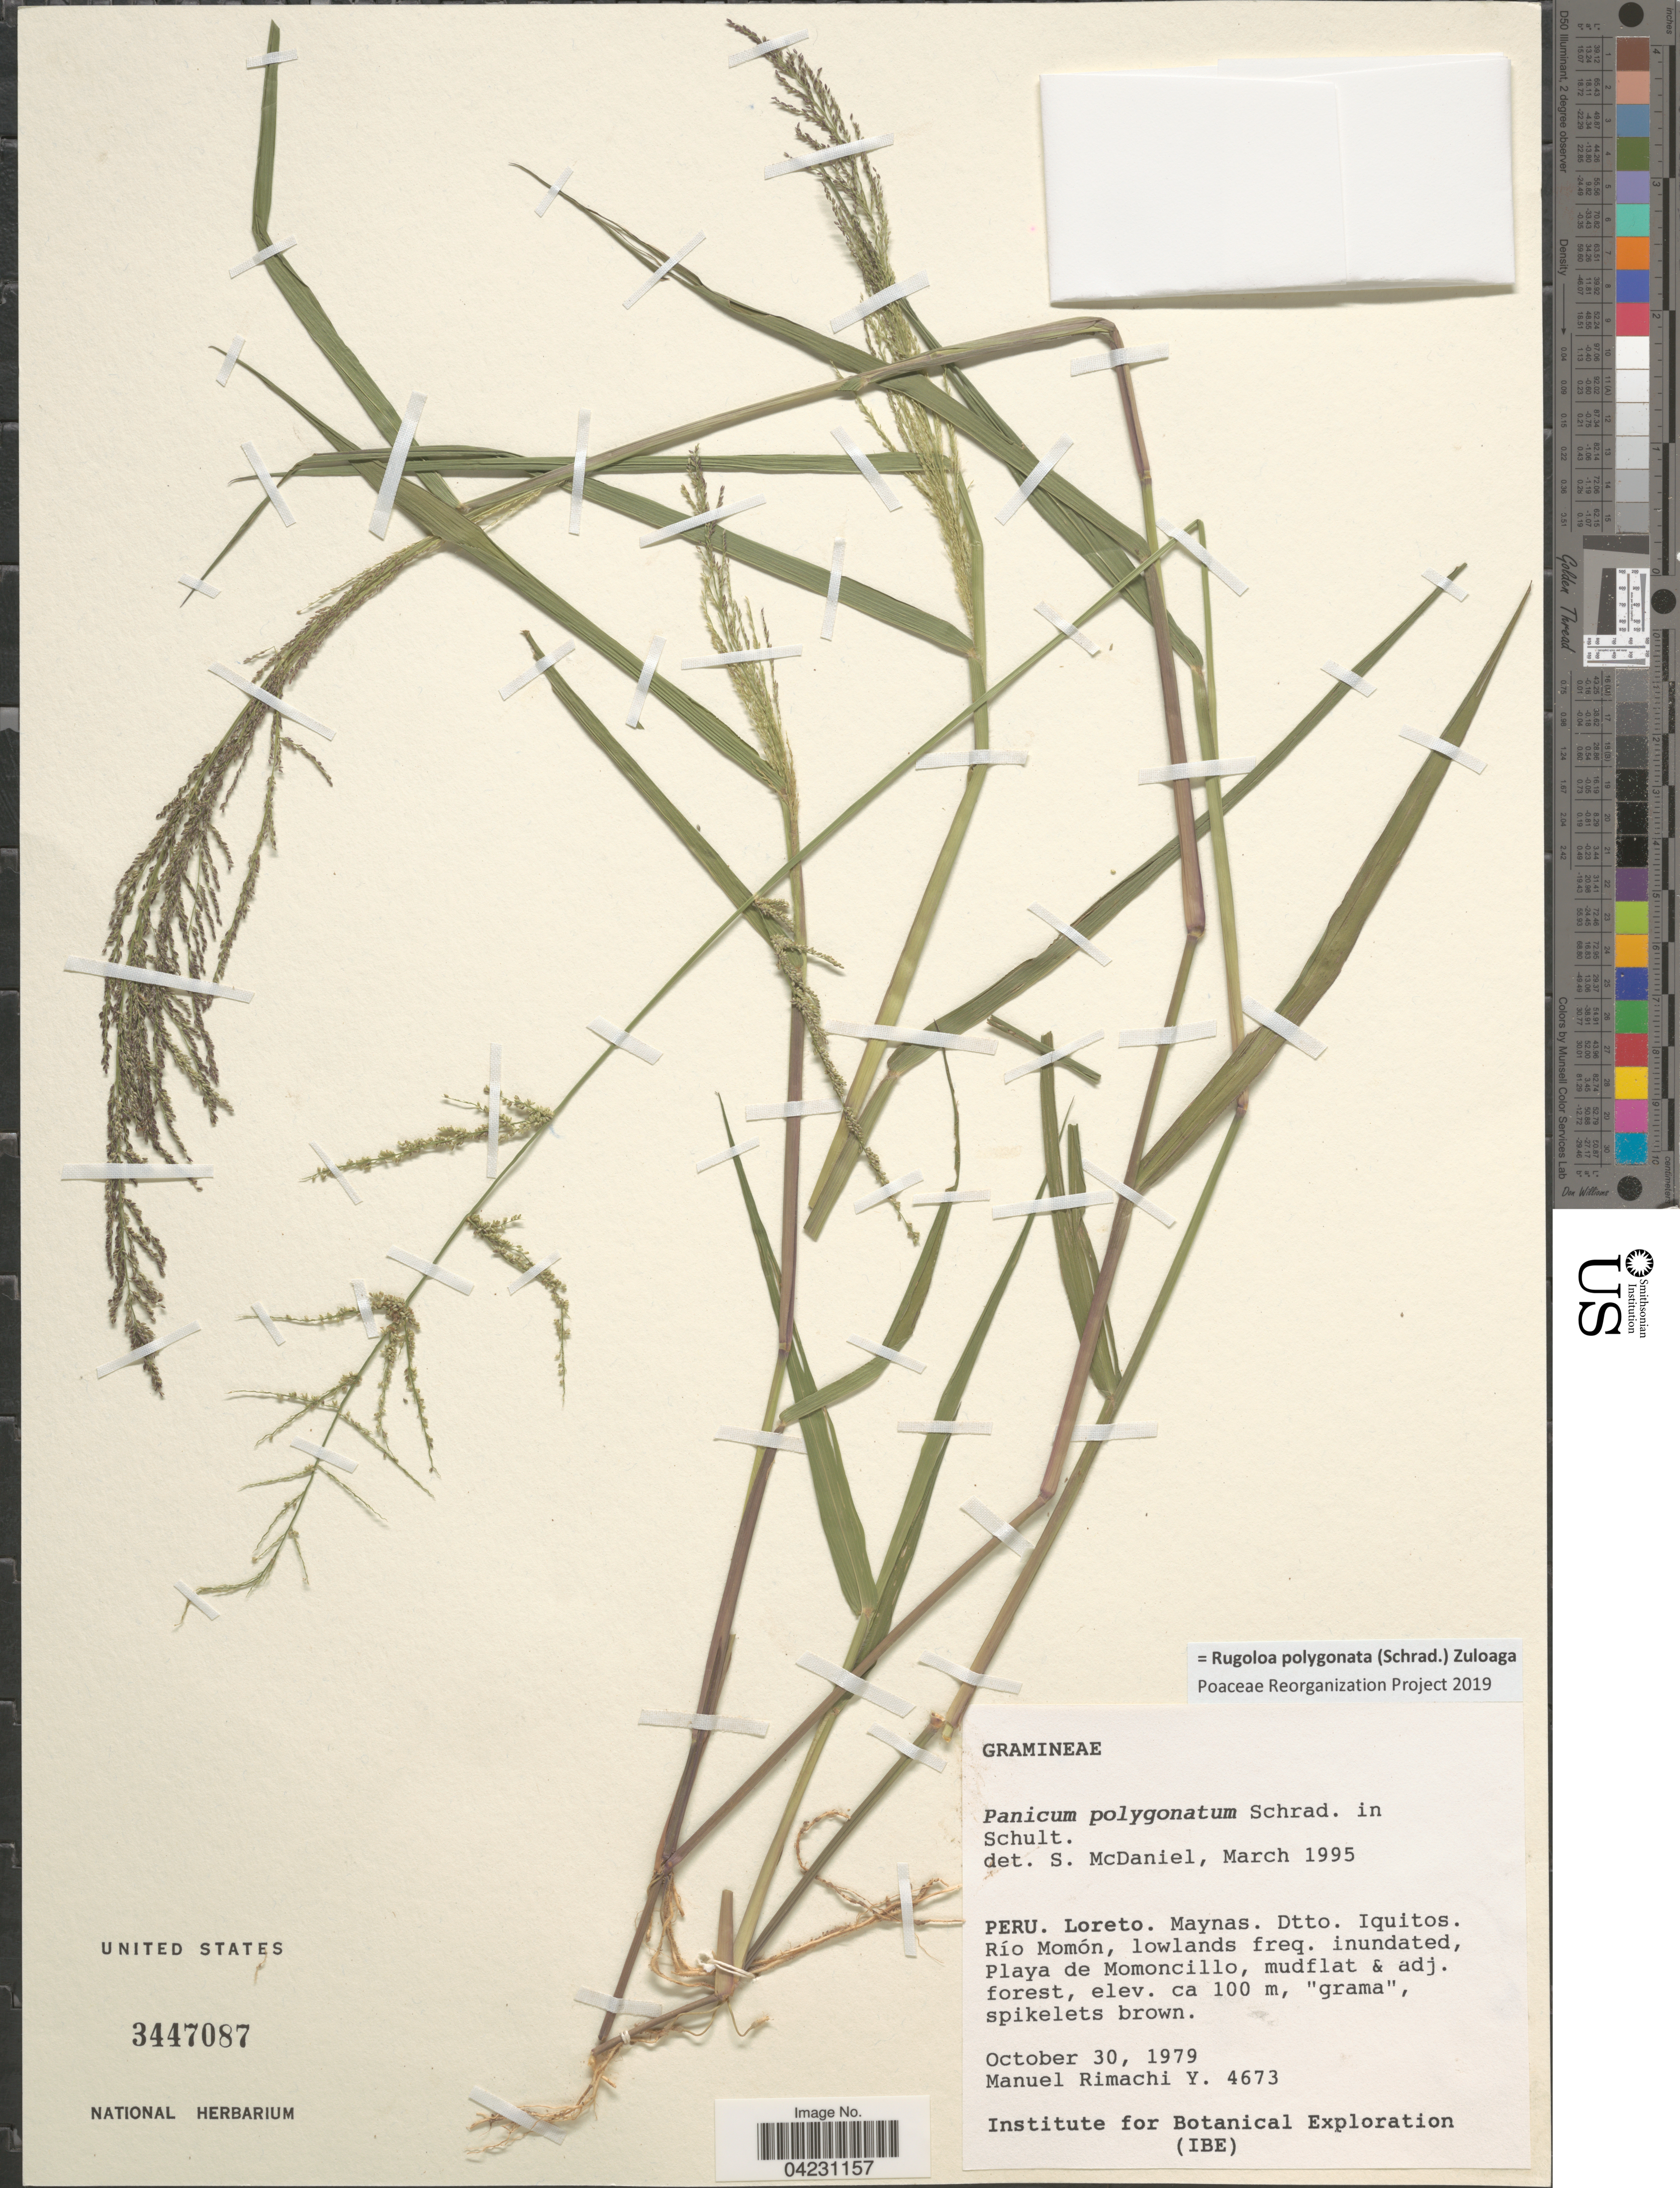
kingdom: Plantae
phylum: Tracheophyta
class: Liliopsida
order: Poales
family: Poaceae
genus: Rugoloa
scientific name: Rugoloa polygonata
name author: (Schrad.) Zuloaga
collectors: M. Rimachi Y.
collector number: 4673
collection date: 1979-10-30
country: Peru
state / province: Loreto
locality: Maynas. Dtto. Iquitos. Río Momón, lowlands freq. inundated, Playa de Momoncillo, mudflat & adj. forest. Institute for Botanical Exploration (IBE).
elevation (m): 100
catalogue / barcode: US 3447087